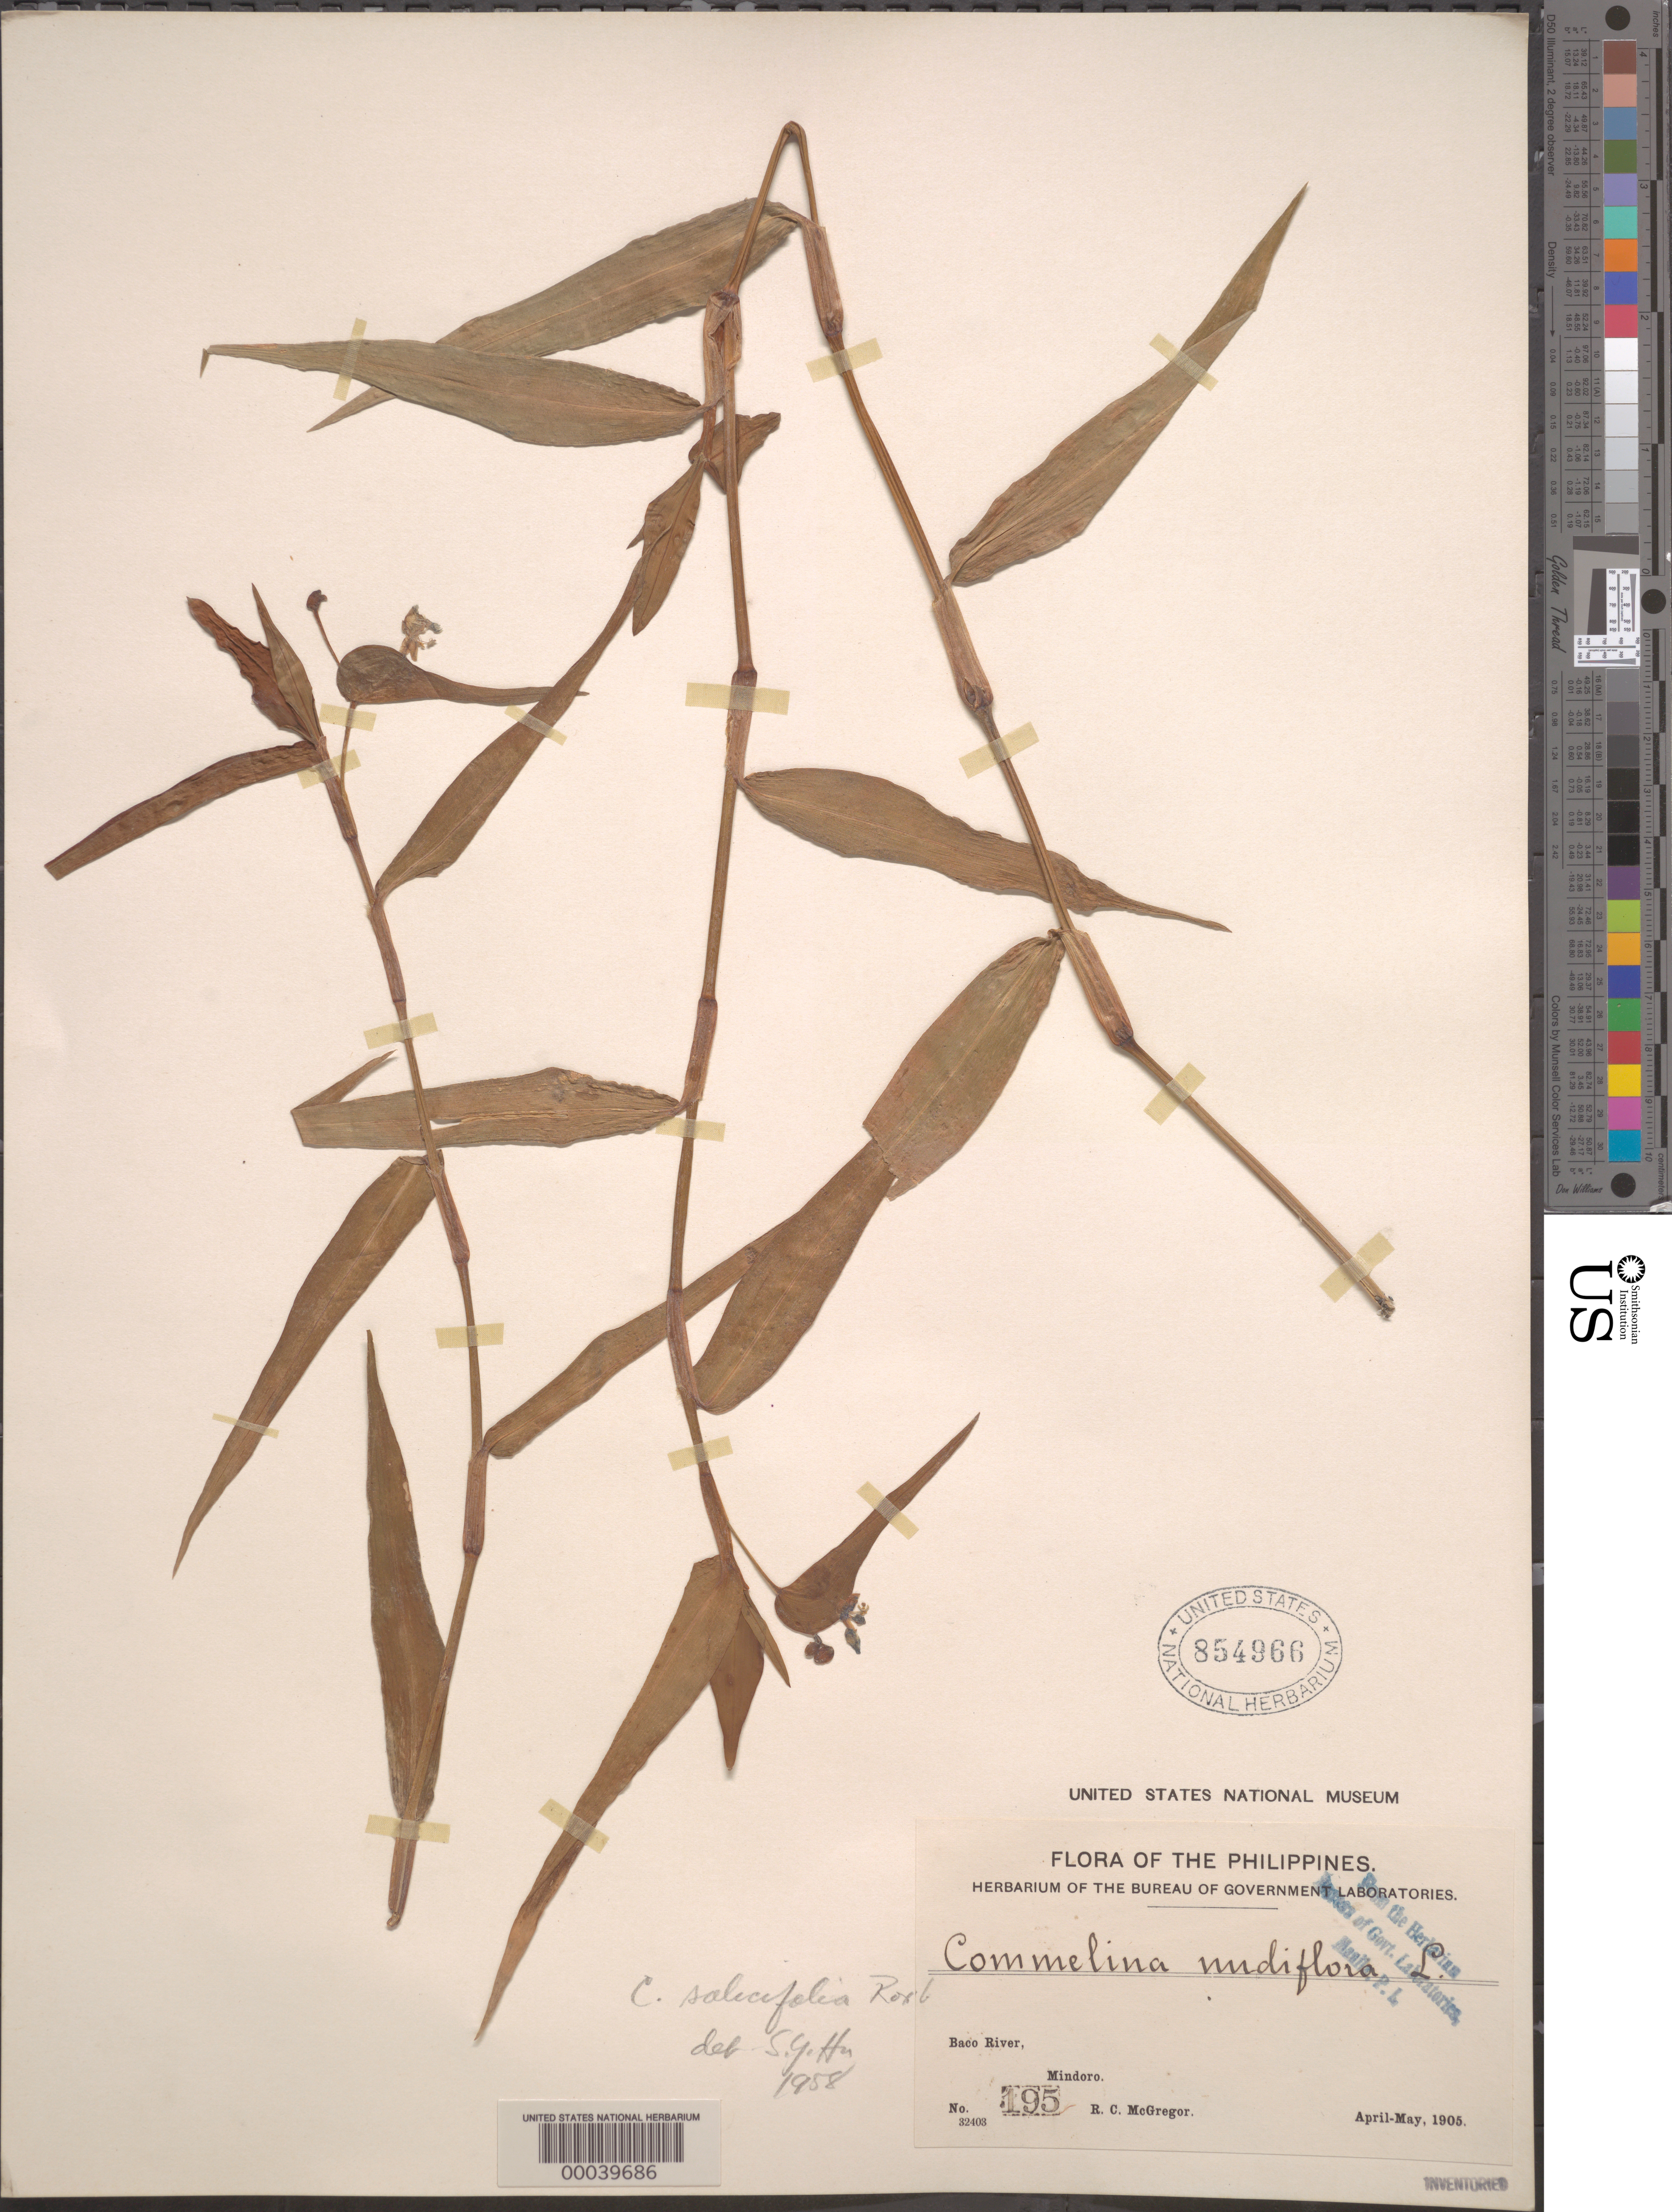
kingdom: Plantae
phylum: Tracheophyta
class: Liliopsida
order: Commelinales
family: Commelinaceae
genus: Commelina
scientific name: Commelina diffusa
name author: Burm. f.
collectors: R. C. McGregor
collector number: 195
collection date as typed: Apr 1905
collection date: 1905-04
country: Philippines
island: Mindoro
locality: Baco river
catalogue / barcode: US 854966